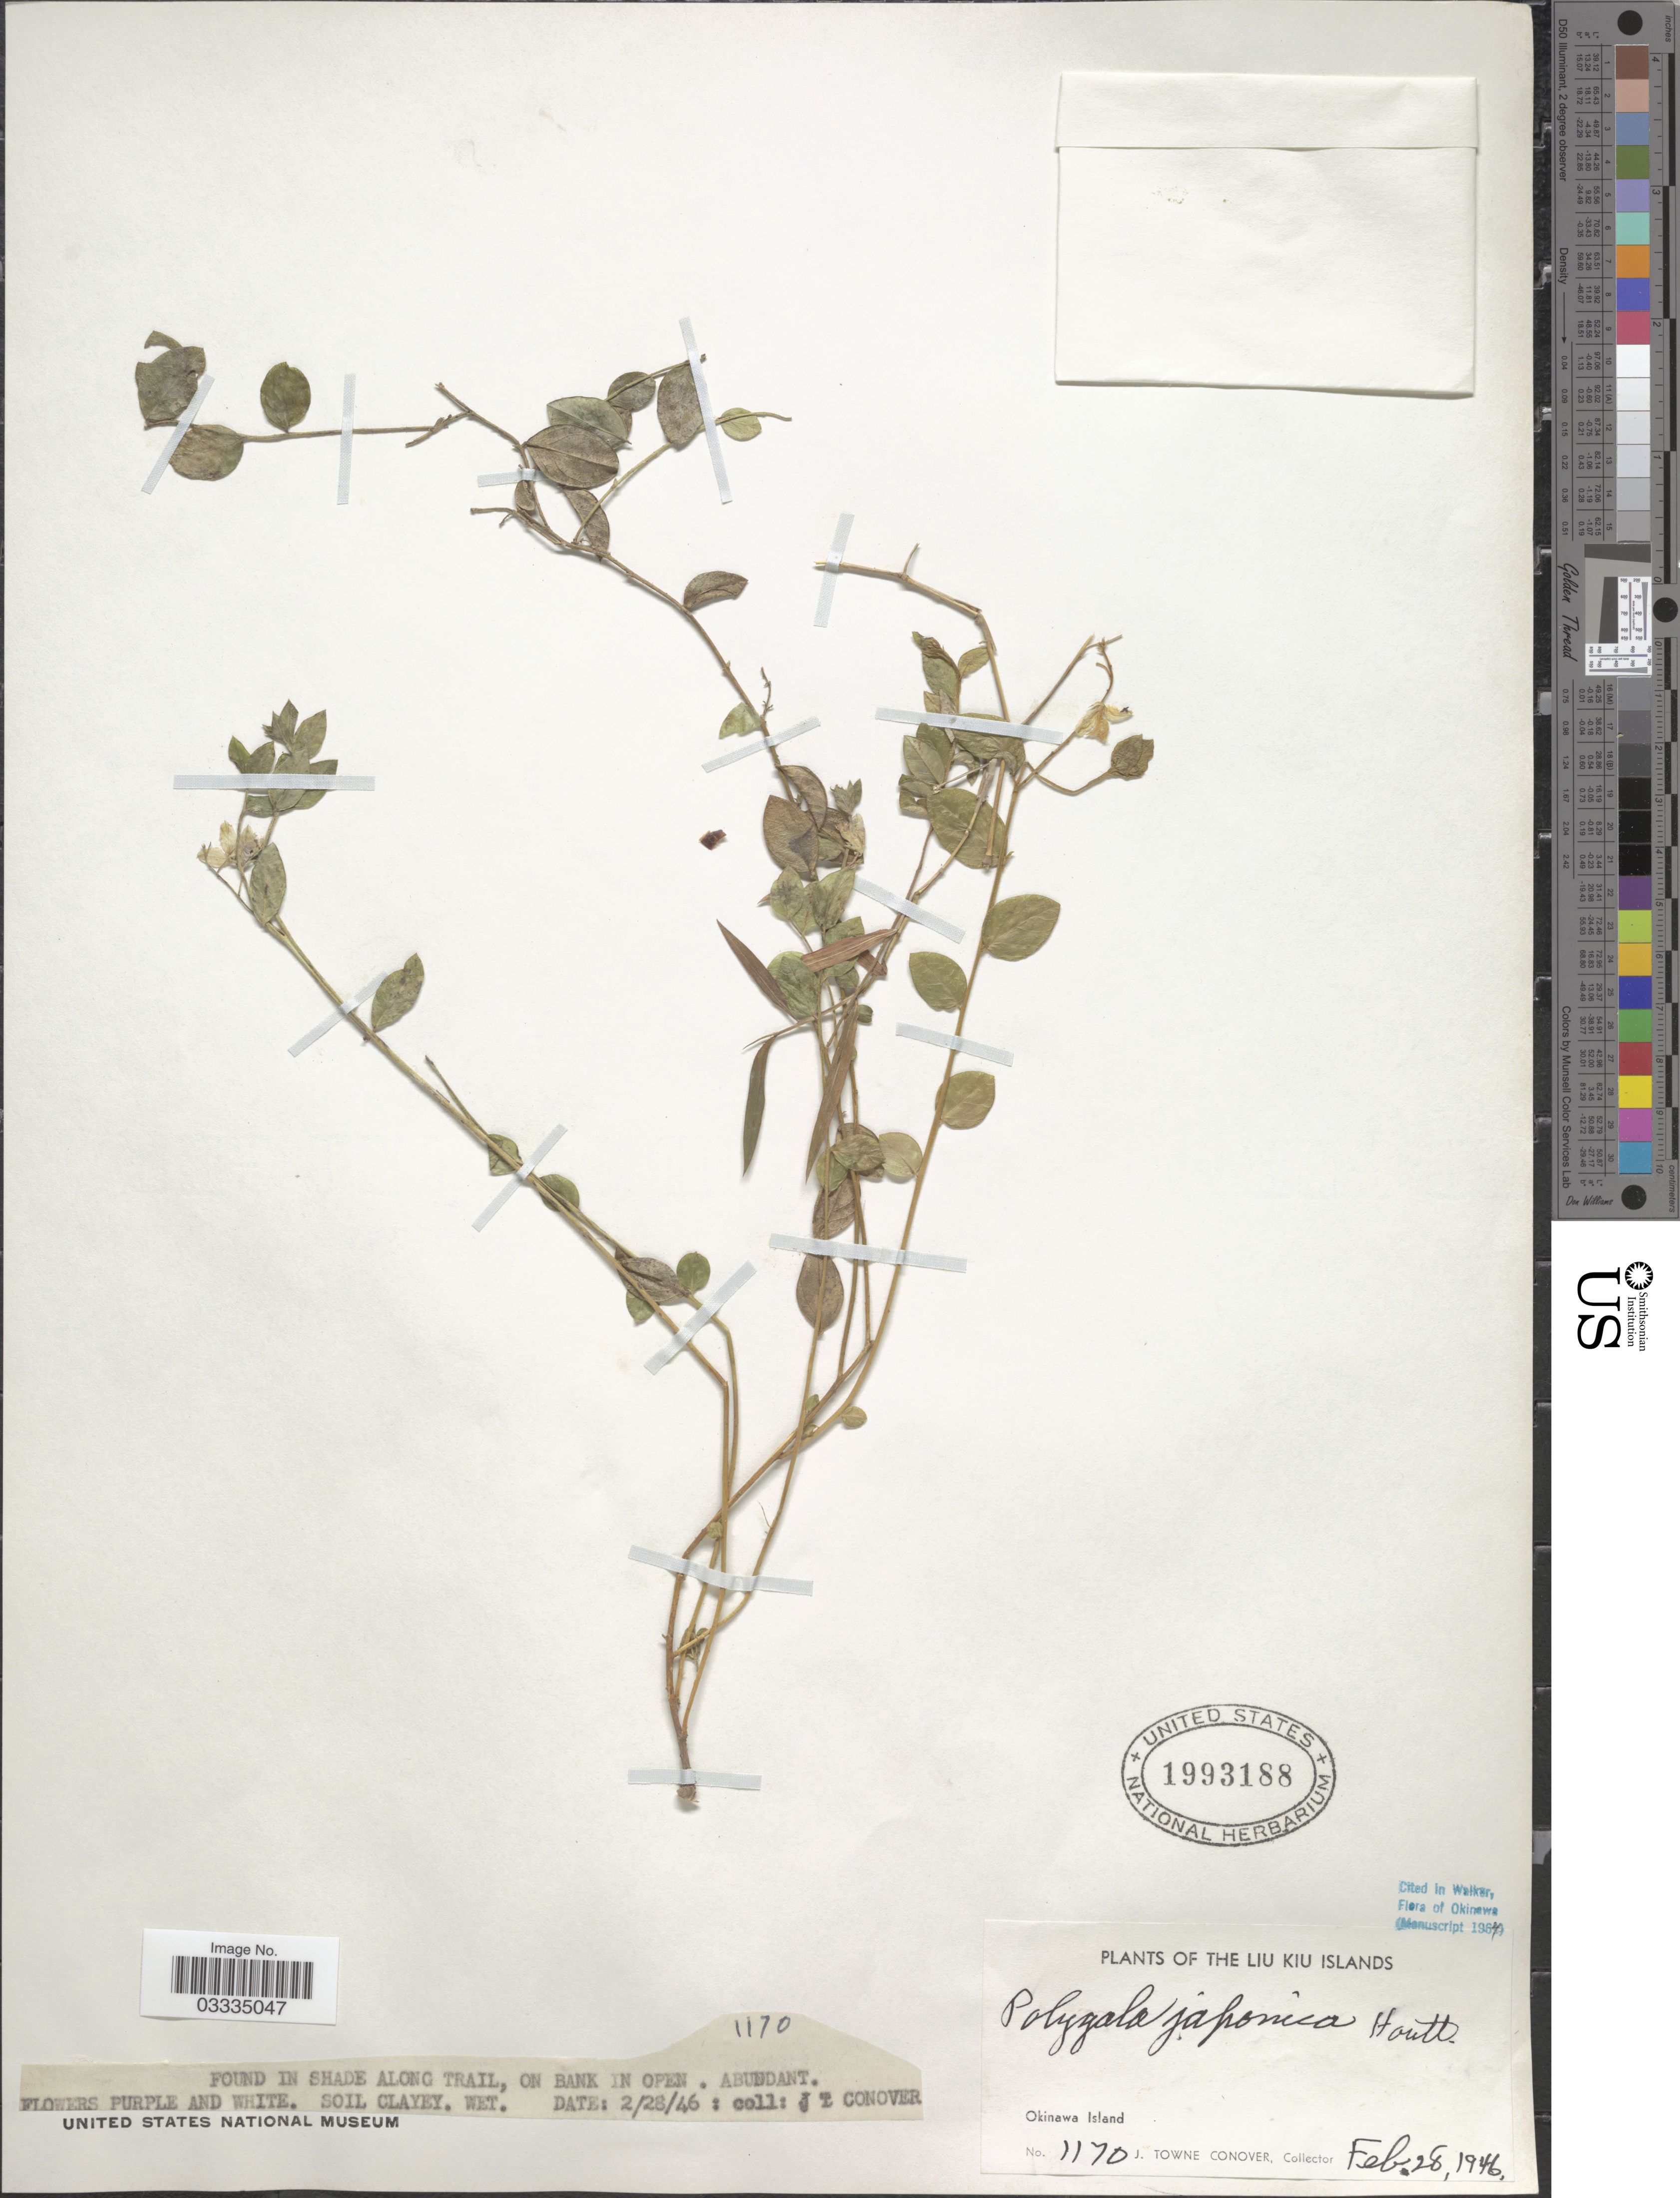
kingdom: Plantae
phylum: Tracheophyta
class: Magnoliopsida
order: Fabales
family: Polygalaceae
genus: Polygala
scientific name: Polygala japonica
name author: Houtt.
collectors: J. T. Conover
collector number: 1170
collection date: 1946-02-28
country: Japan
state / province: Okinawa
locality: The Liu Kiu Islands. Okinawa Island. In shade along trail, on bank in open.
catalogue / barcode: US 1993188